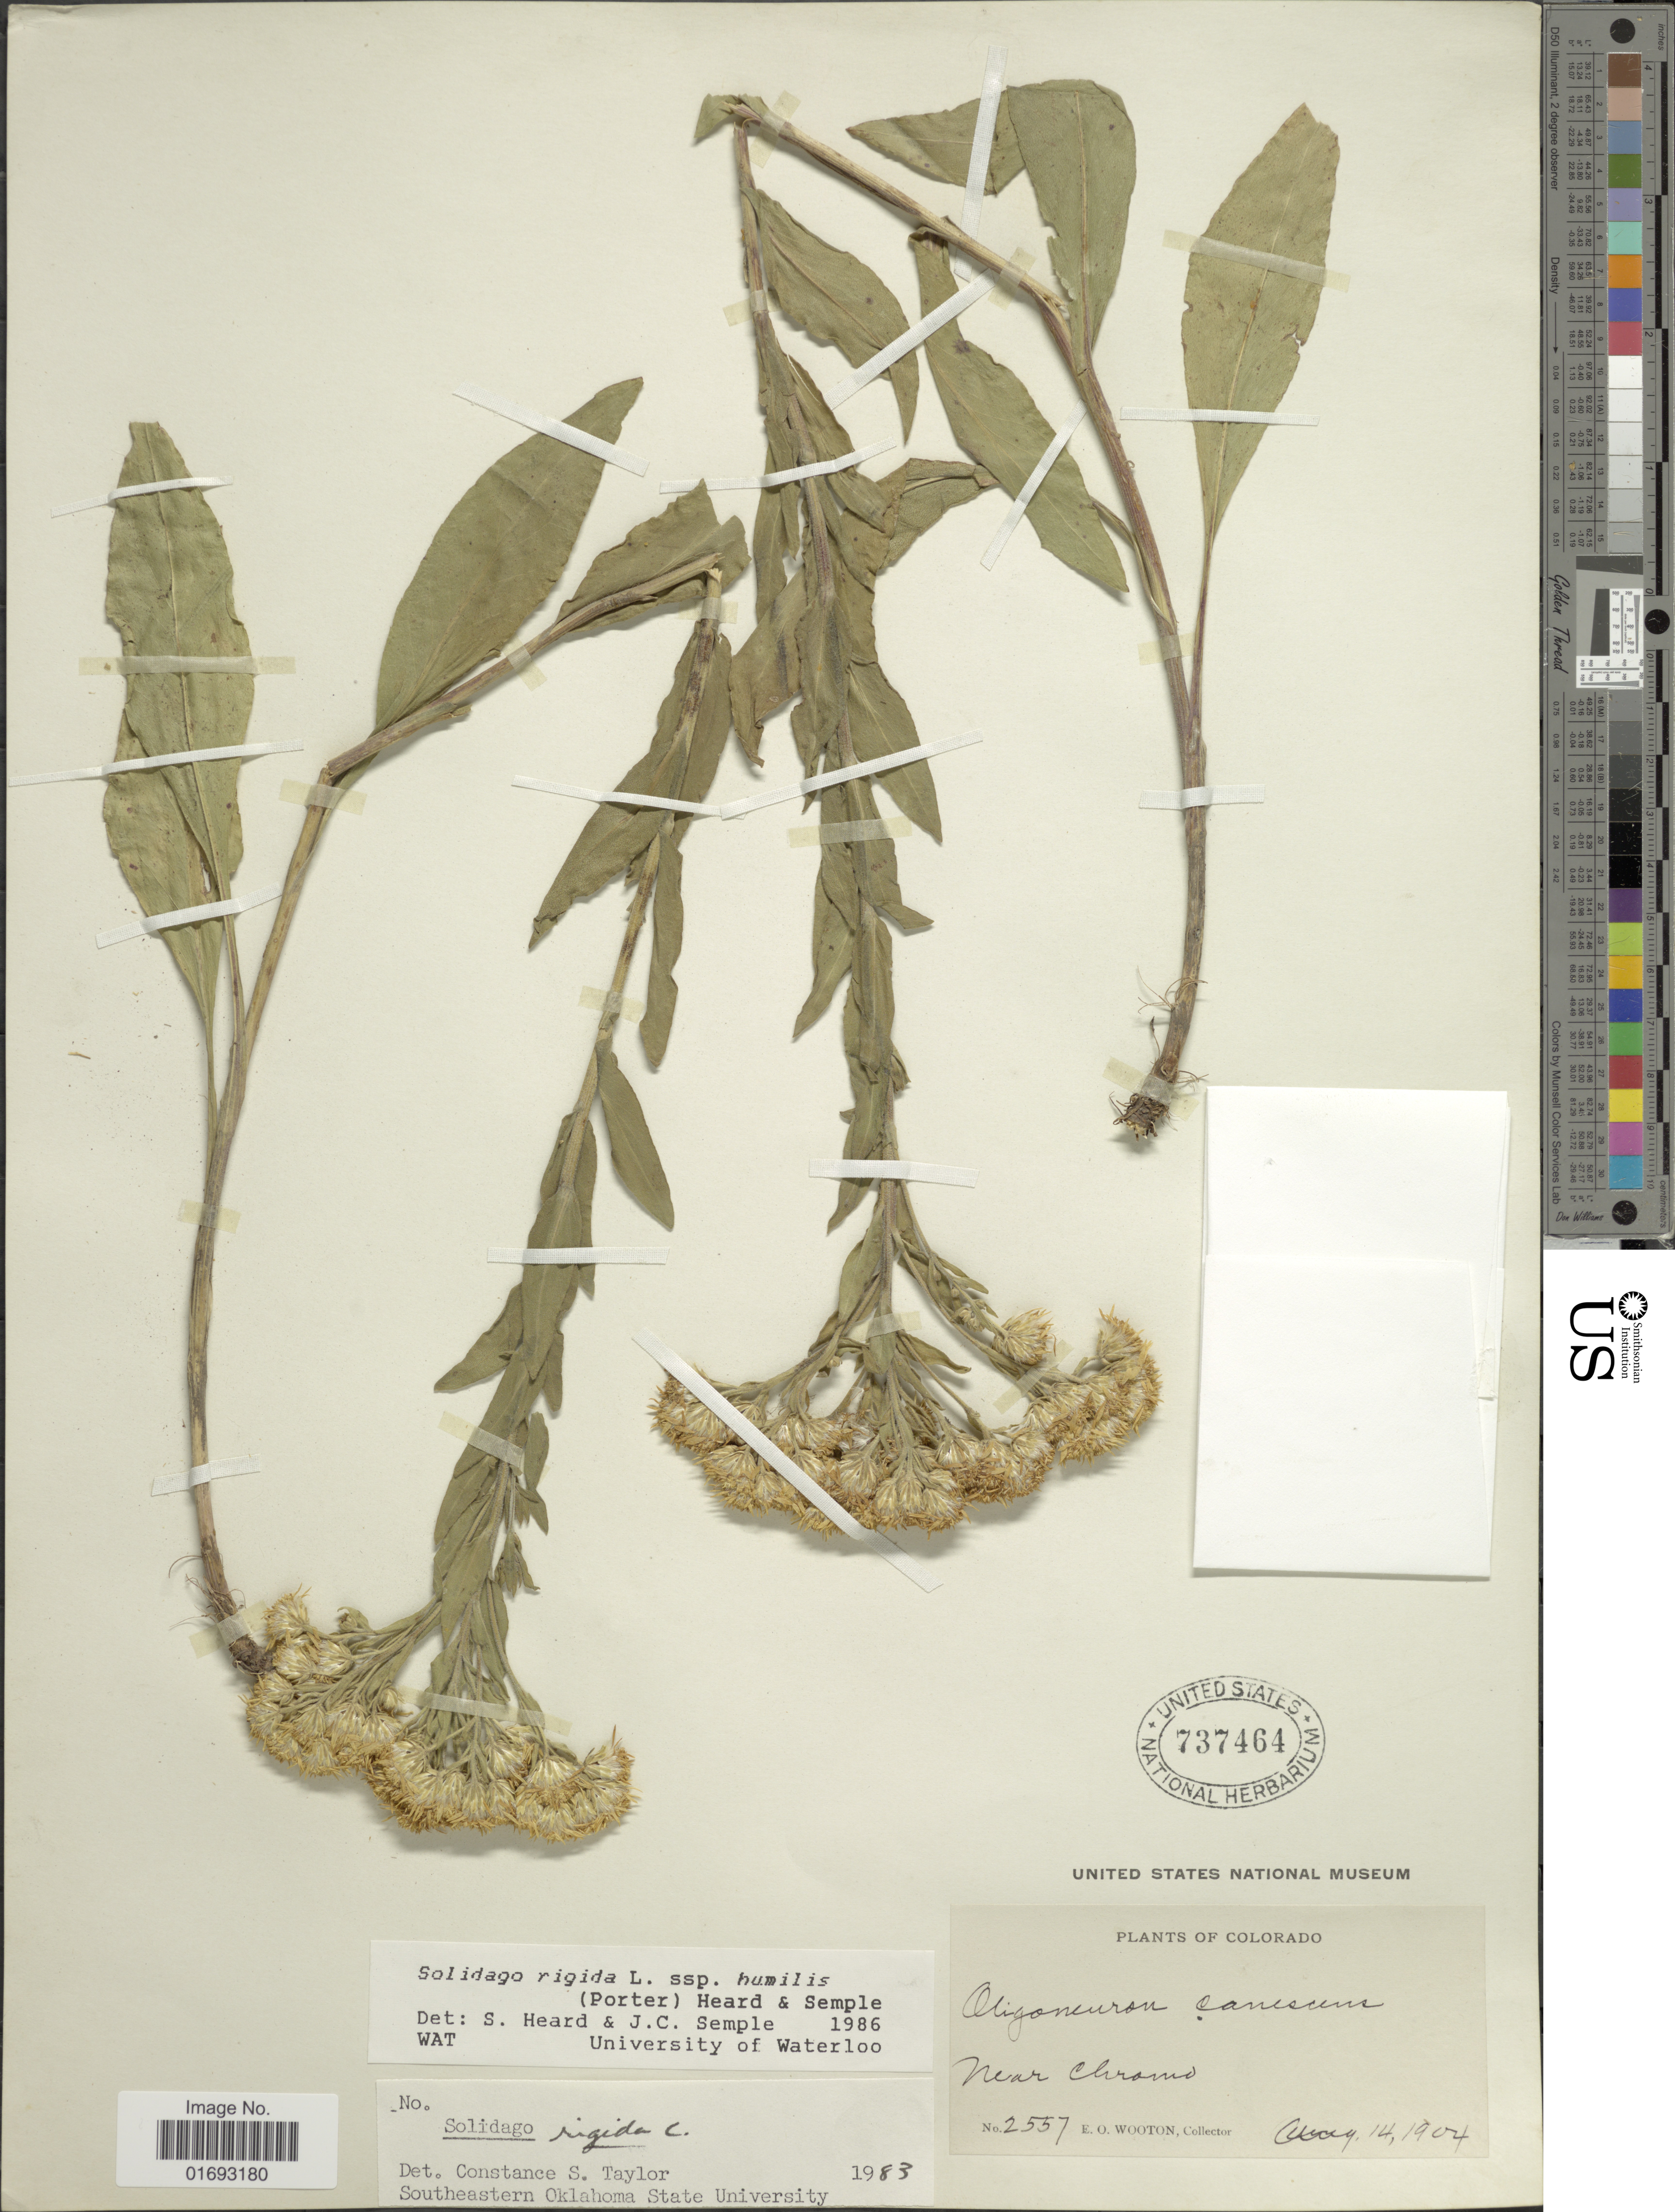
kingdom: Plantae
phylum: Tracheophyta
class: Magnoliopsida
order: Asterales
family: Asteraceae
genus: Oligoneuron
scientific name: Oligoneuron rigidum var. humile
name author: (Porter) G.L. Nesom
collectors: E. O. Wooton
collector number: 2557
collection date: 1904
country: United States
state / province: Colorado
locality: Near Chromo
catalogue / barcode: US 737464